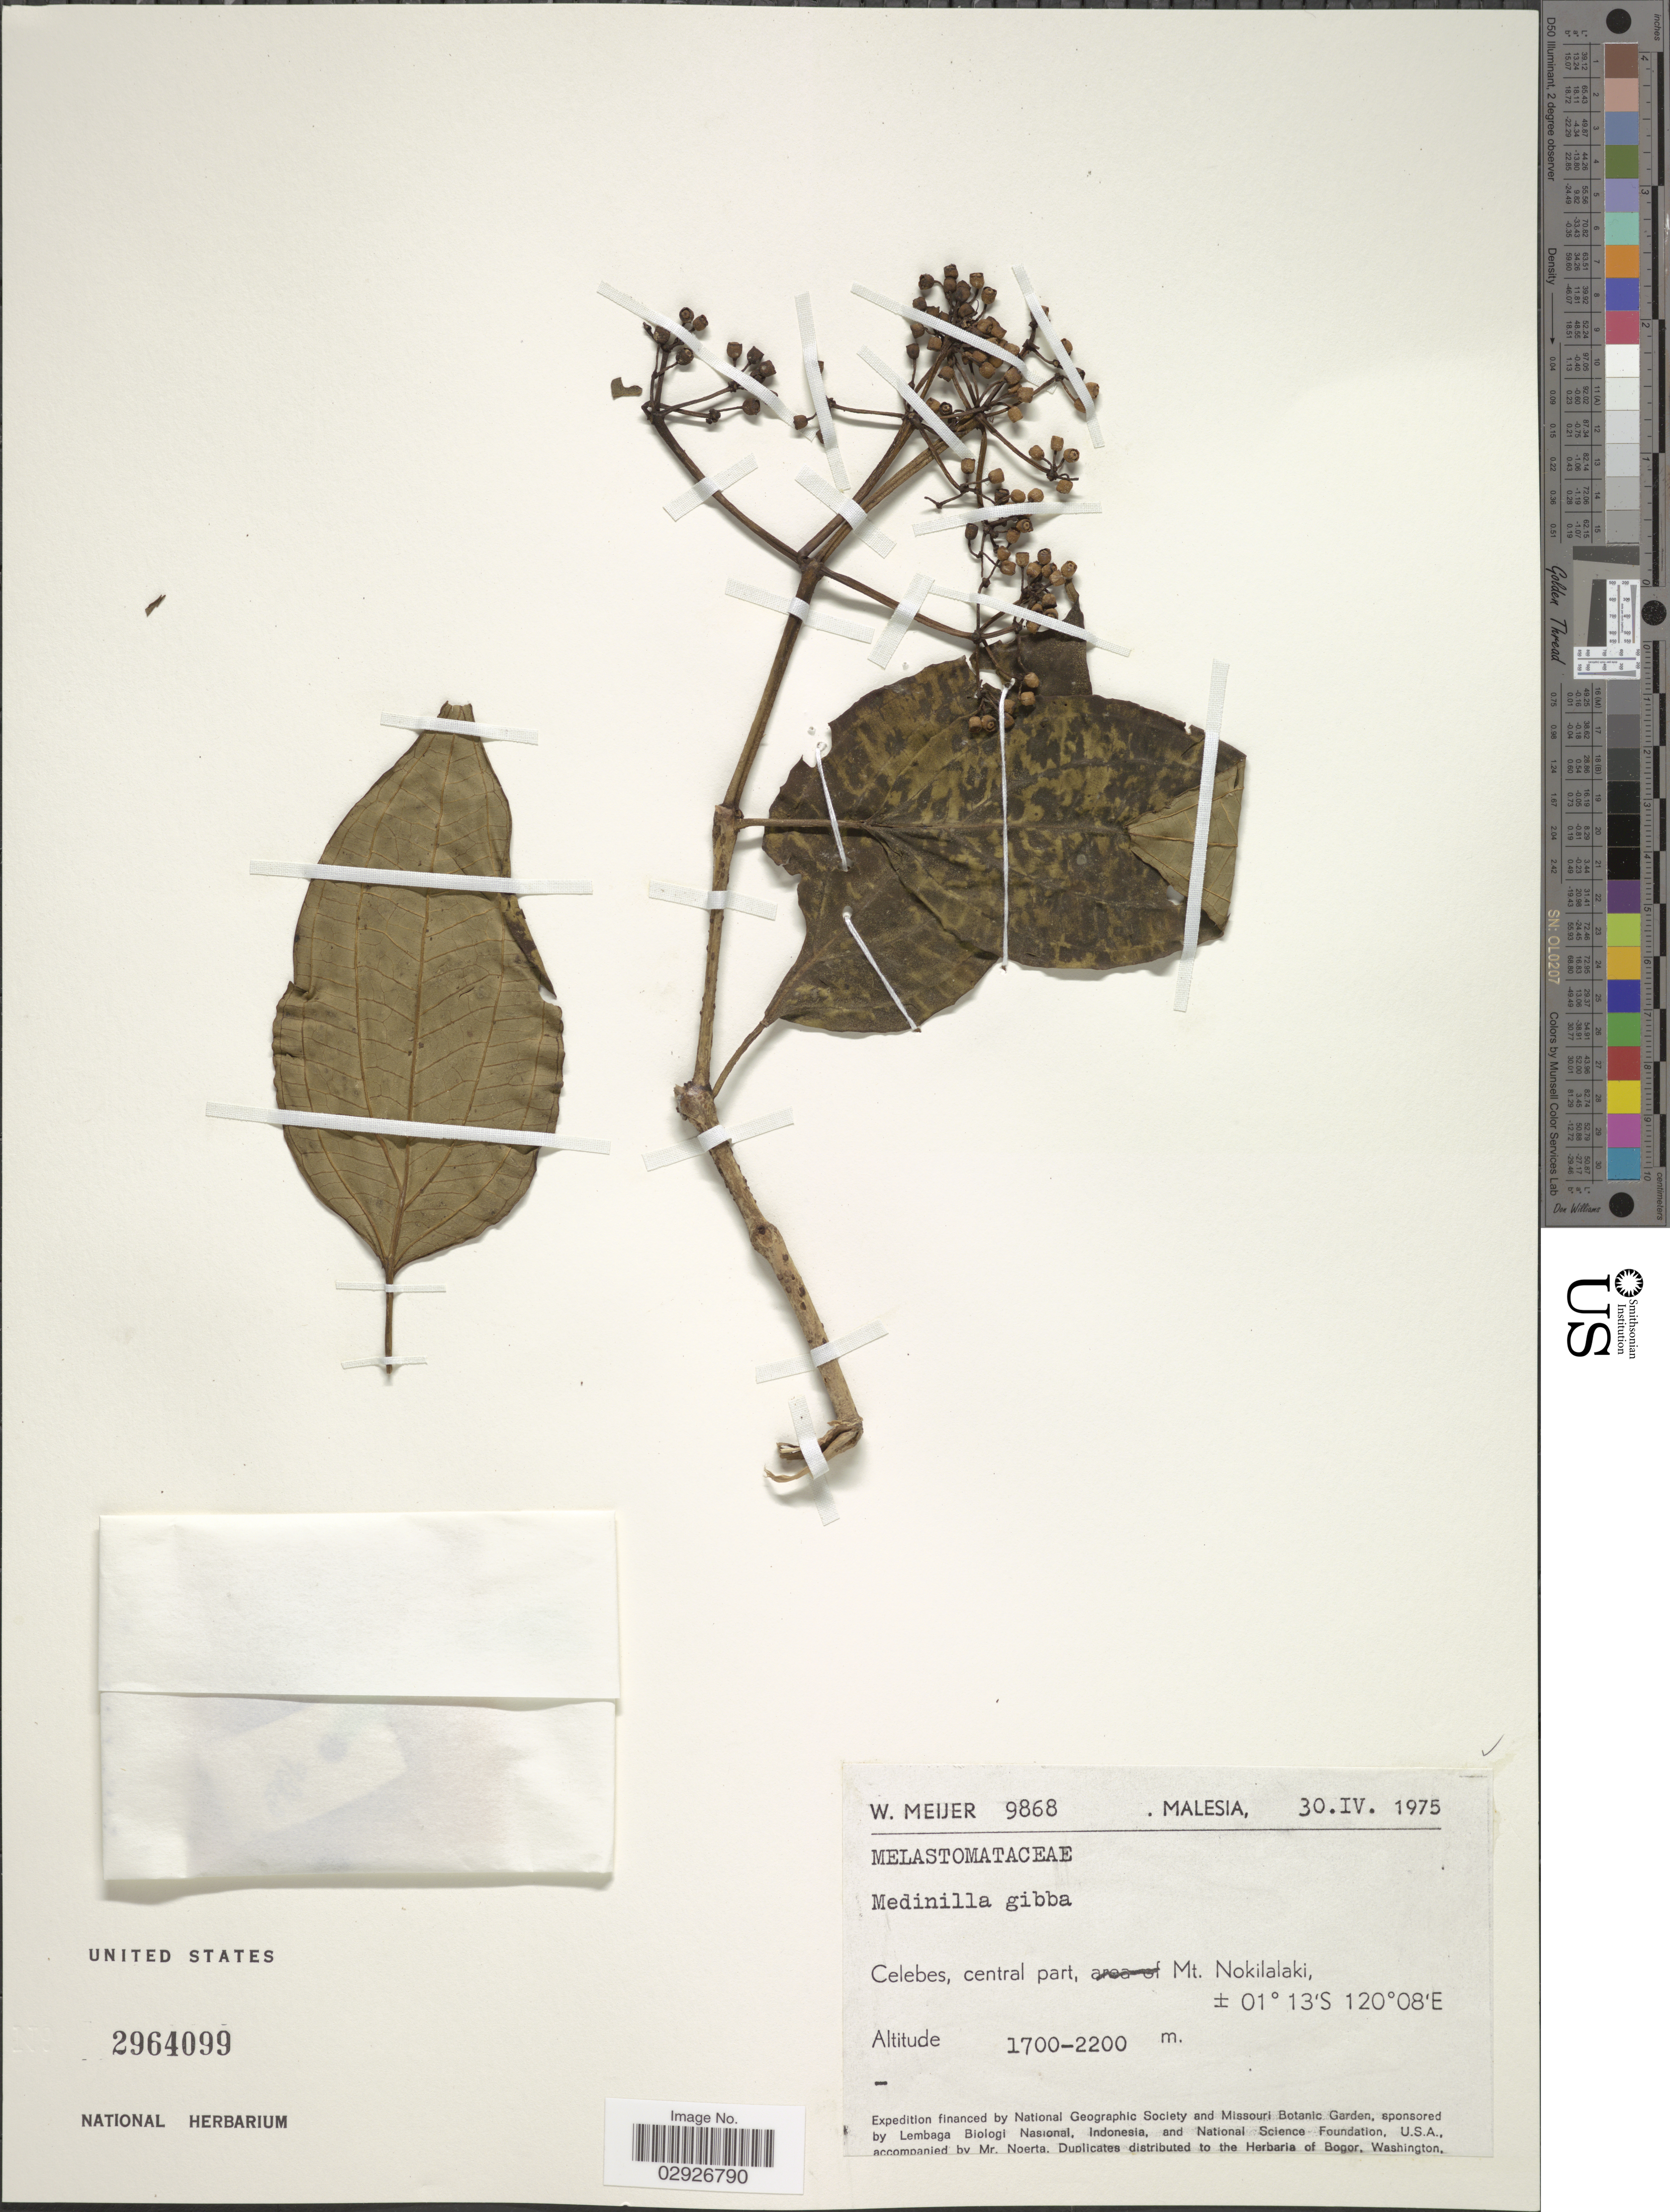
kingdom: Plantae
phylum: Tracheophyta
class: Magnoliopsida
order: Myrtales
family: Melastomataceae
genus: Medinilla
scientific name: Medinilla malaboensis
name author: Bakh. f.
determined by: Regalado, J. C.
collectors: W. Meijer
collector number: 9868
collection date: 1975-04-30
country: Malaysia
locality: Celebes, central part, Mt. Nokilalaki.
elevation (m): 1700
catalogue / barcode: US 2964099